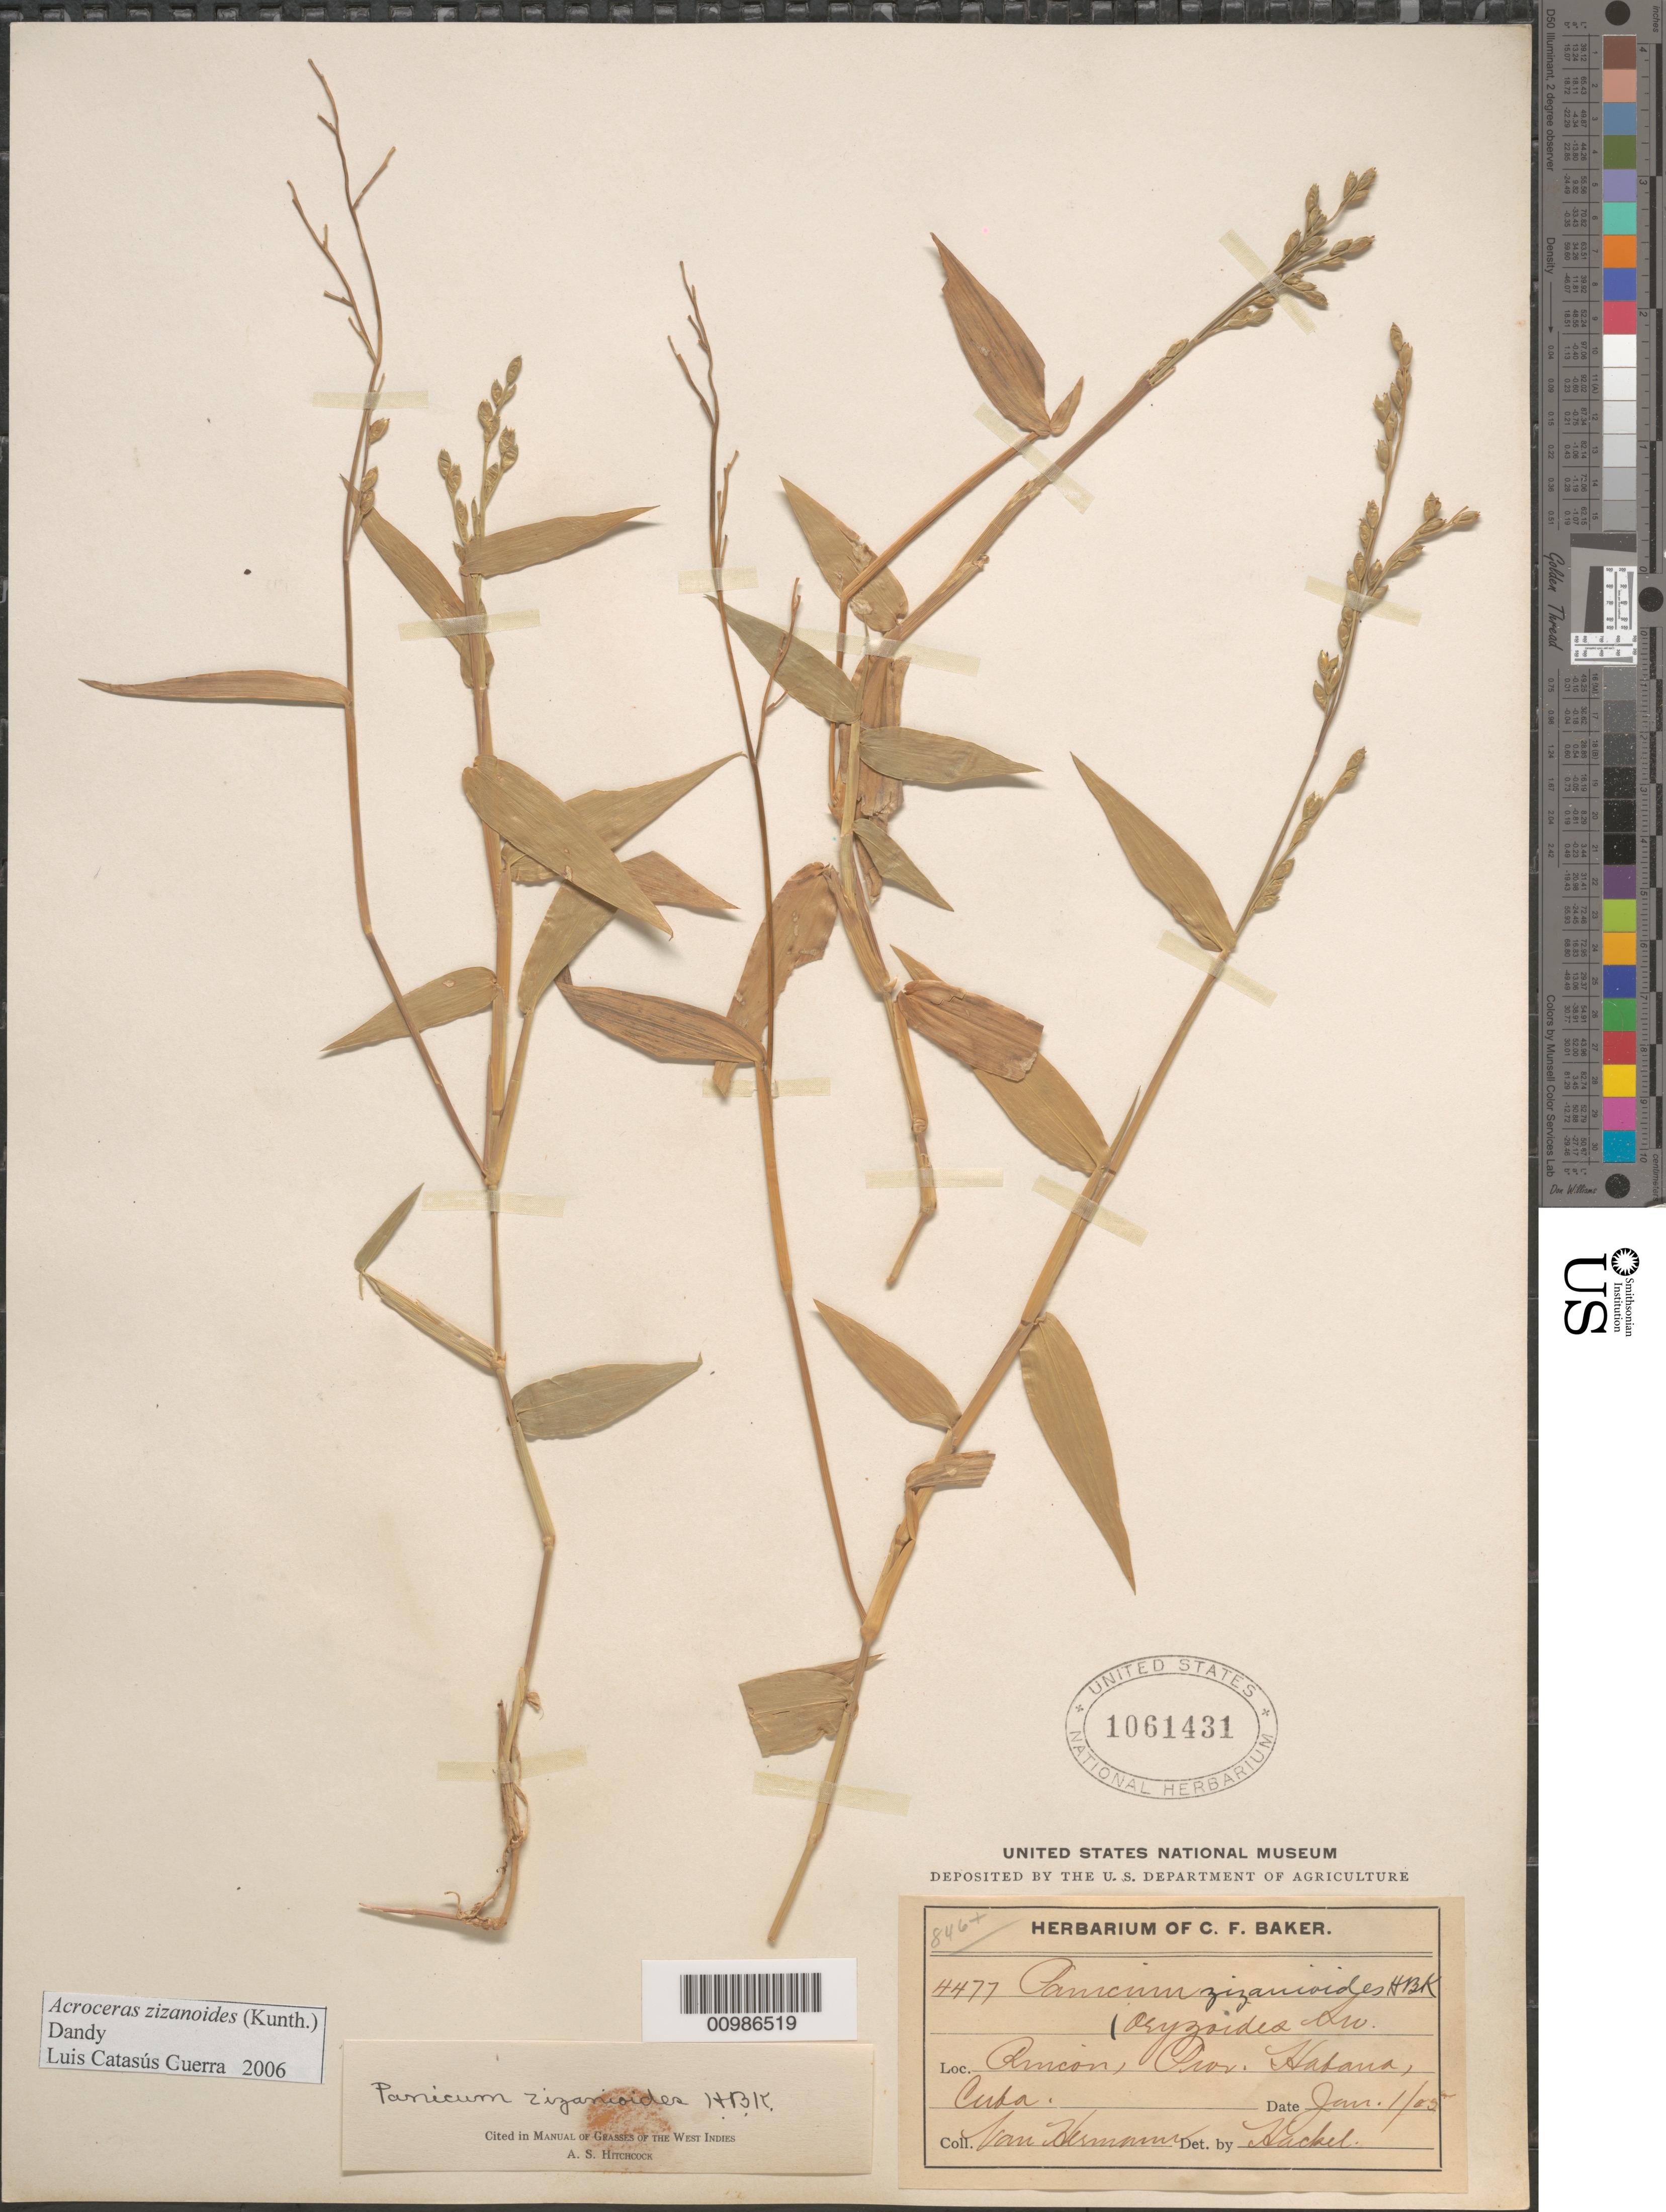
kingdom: Plantae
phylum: Tracheophyta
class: Liliopsida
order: Poales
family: Poaceae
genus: Acroceras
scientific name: Acroceras zizanioides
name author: (Kunth) Dandy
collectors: H. A. Van Hermann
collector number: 4477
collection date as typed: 01 Jan 1905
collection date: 1905-01-01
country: Cuba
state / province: La Habana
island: Cuba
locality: Rincon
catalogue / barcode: US 1061431